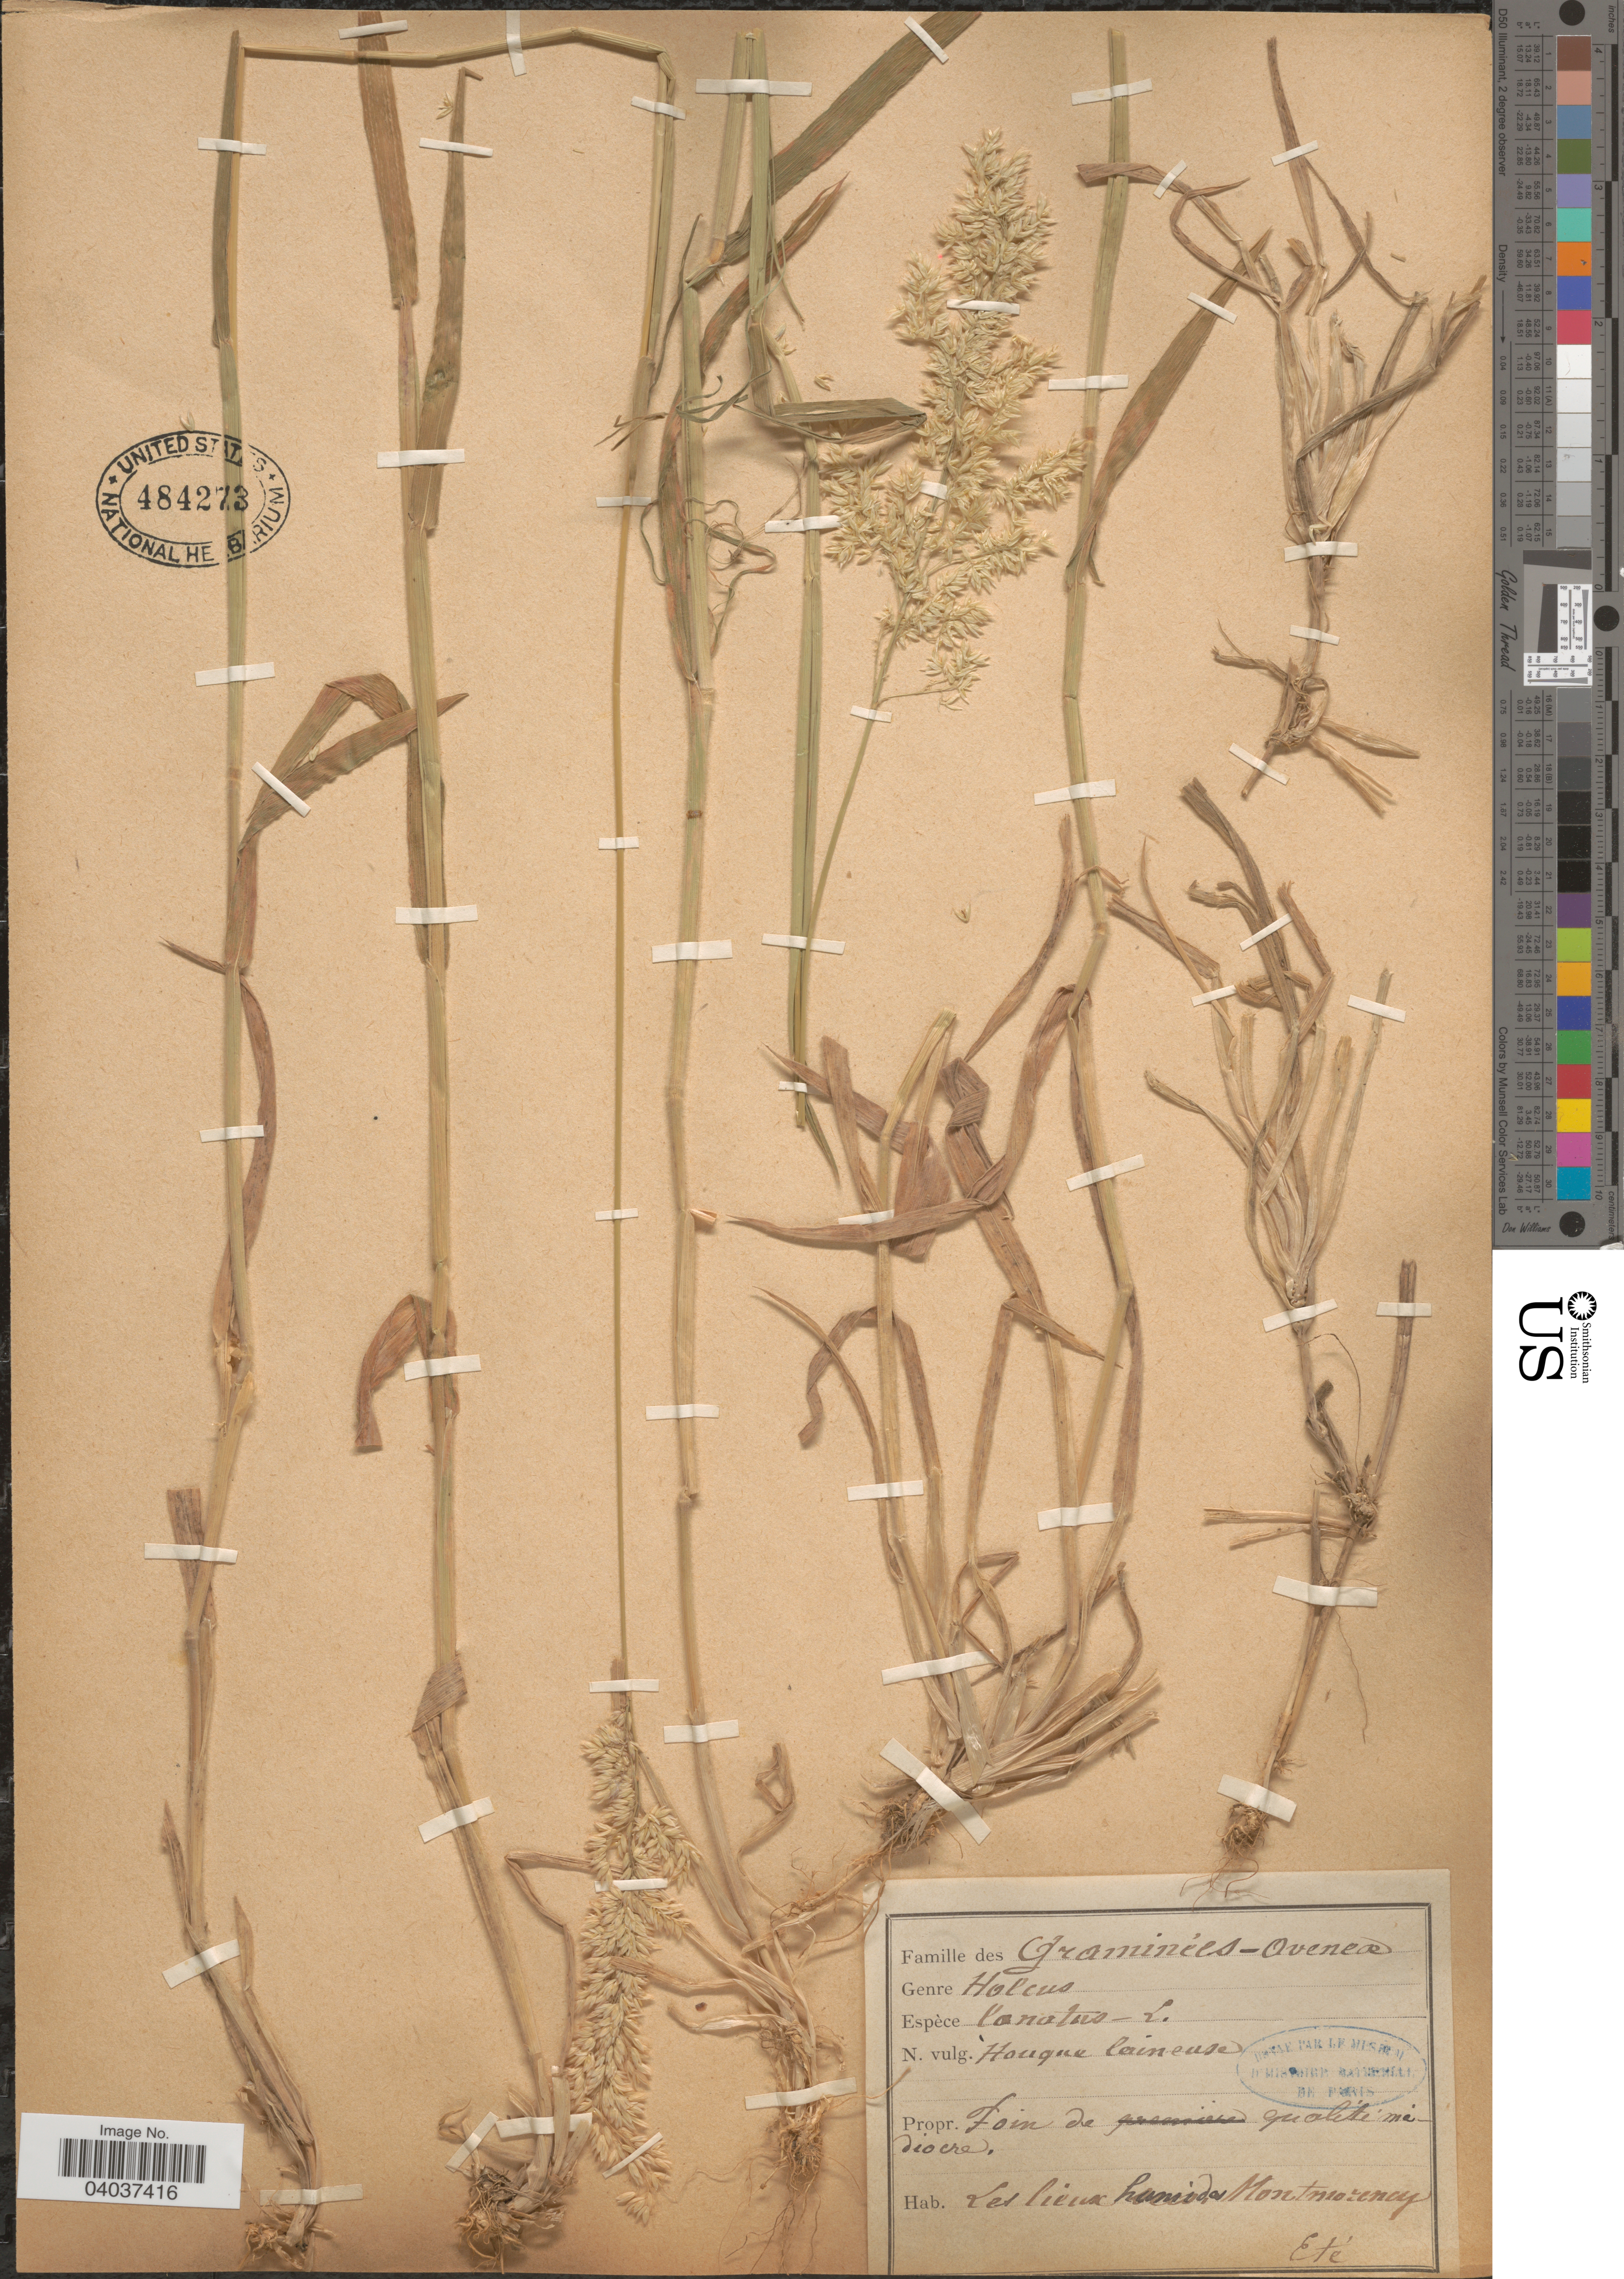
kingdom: Plantae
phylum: Tracheophyta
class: Liliopsida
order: Poales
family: Poaceae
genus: Holcus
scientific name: Holcus lanatus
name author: L.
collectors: Eté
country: France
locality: Les lieux humidas Montmorency.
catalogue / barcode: US 484273